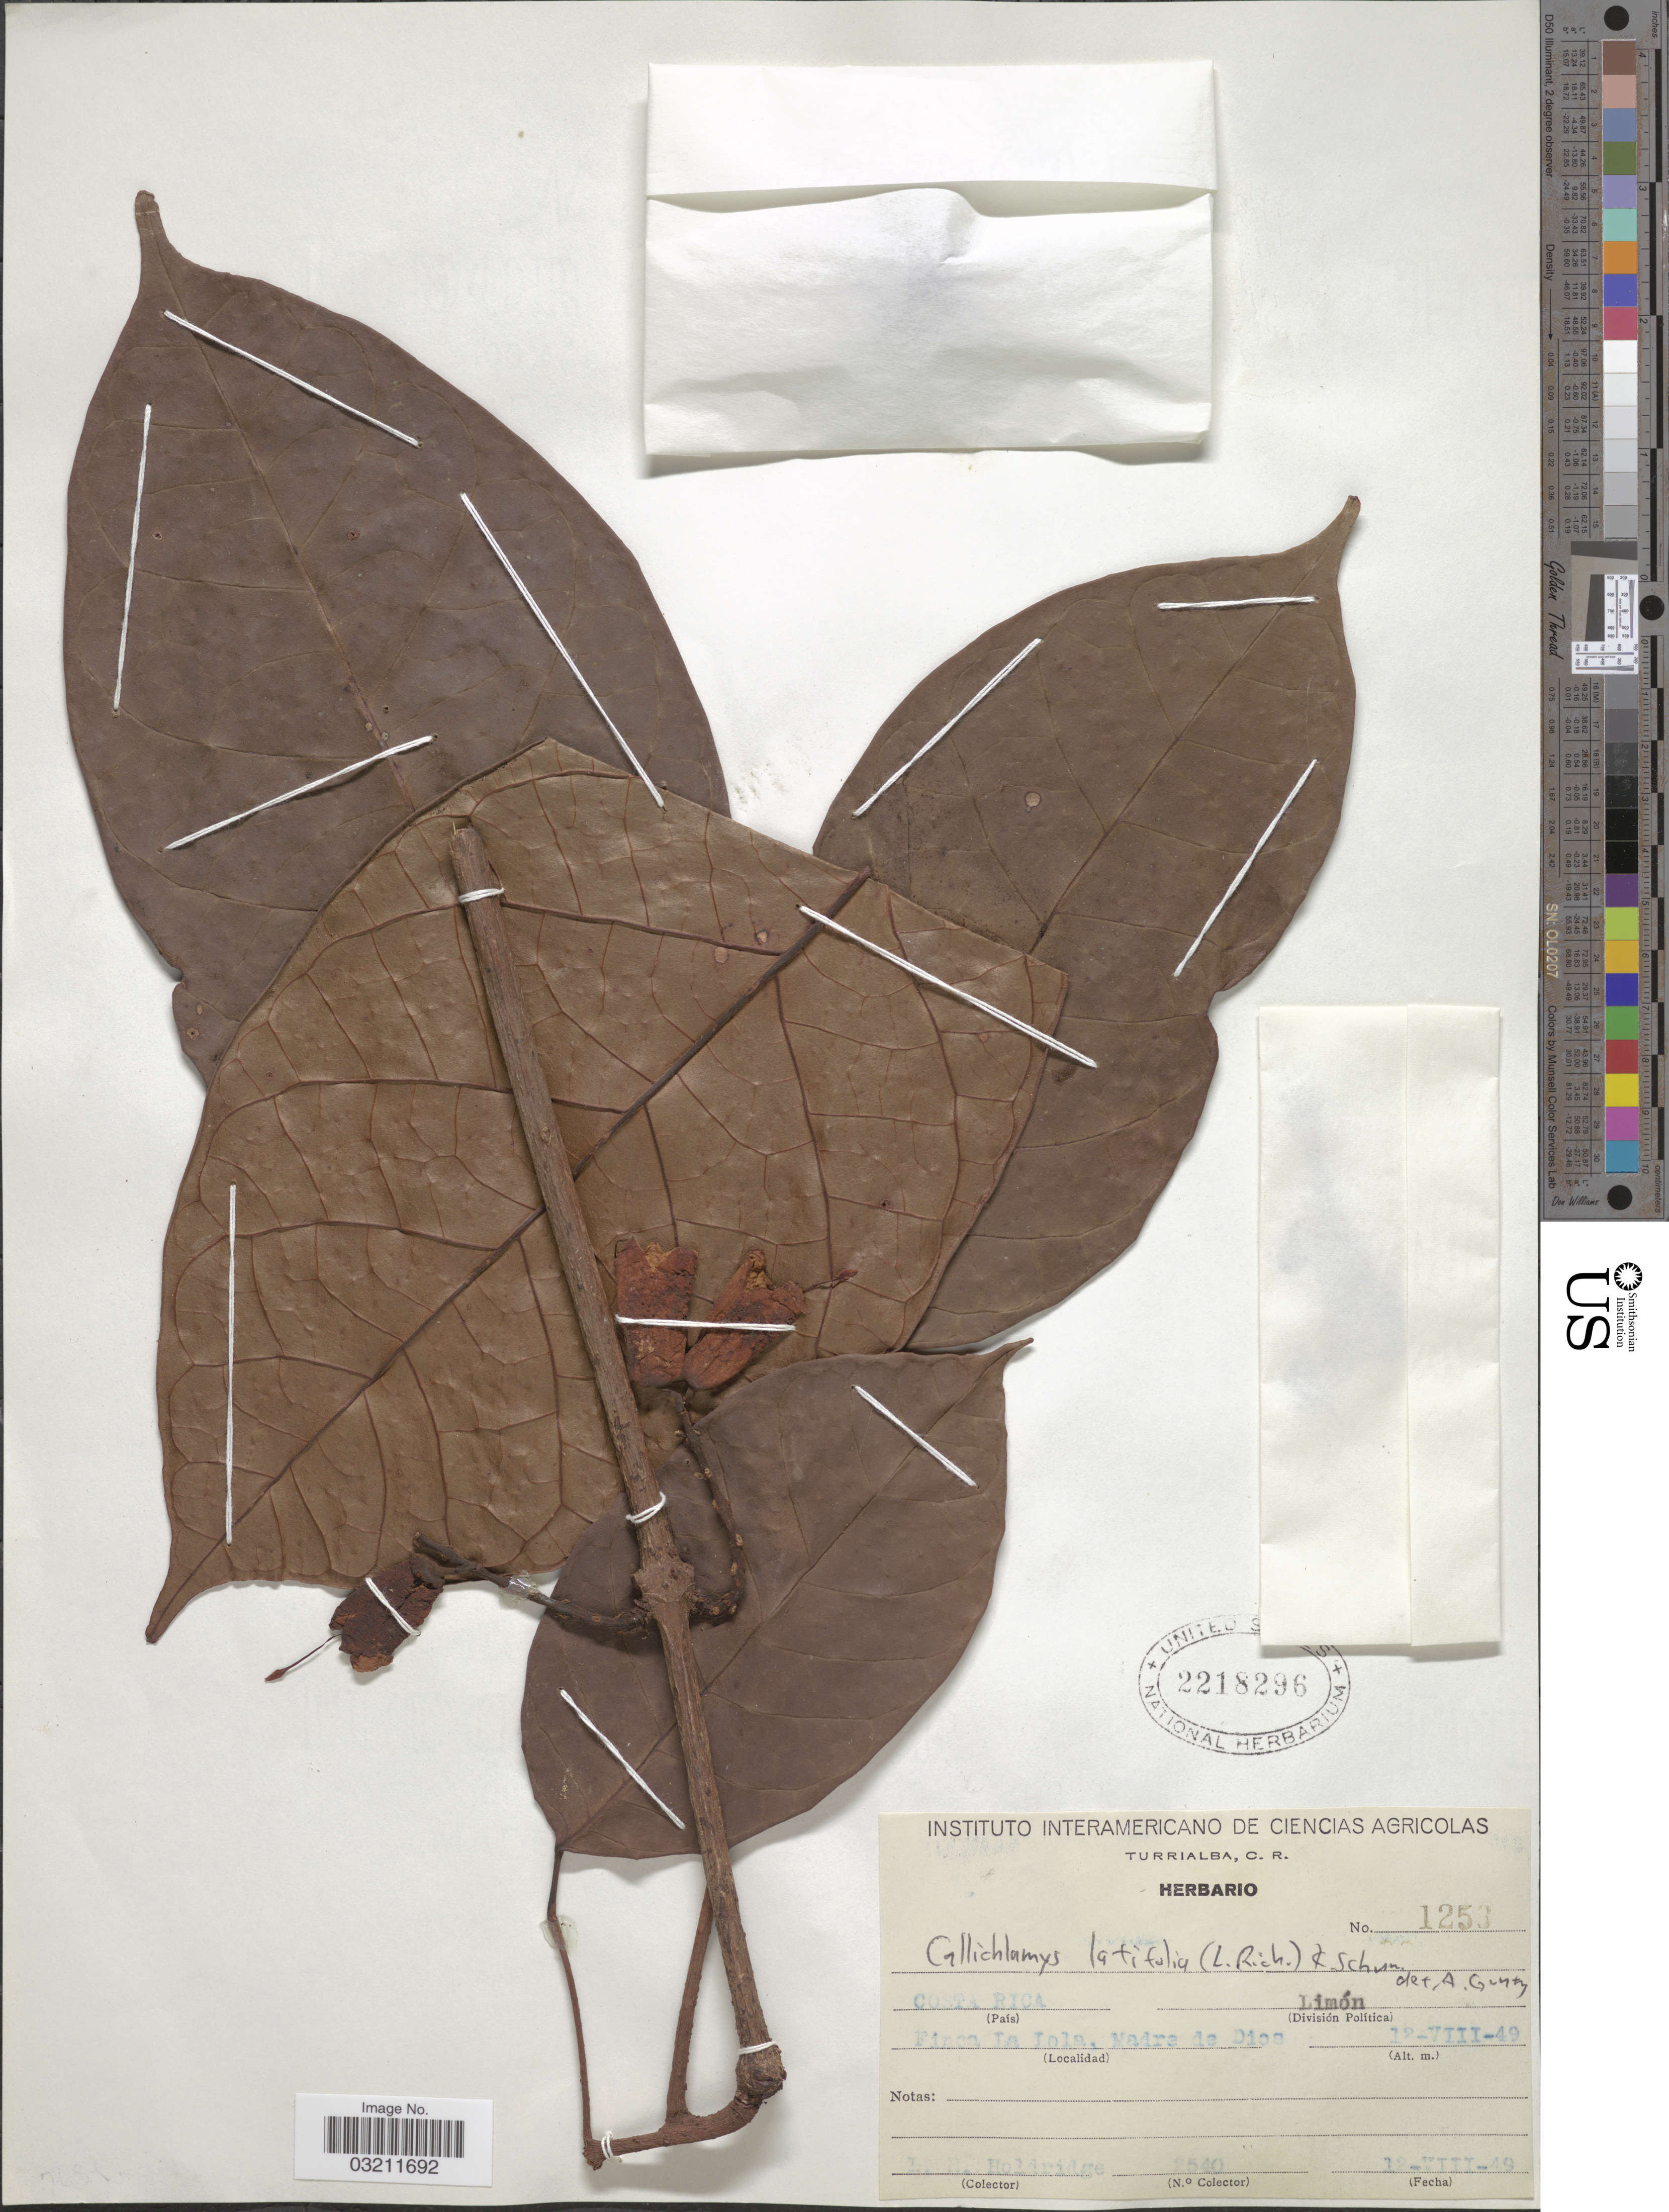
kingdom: Plantae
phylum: Tracheophyta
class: Magnoliopsida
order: Lamiales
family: Bignoniaceae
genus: Callichlamys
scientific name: Callichlamys latifolia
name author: (Rich.) K. Schum.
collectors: L. Holdridge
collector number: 2540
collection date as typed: Transcribed d/m/y: 12/8/49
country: Costa Rica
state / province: Limón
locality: Finca La Lola, Madre de Dios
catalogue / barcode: US 2218296